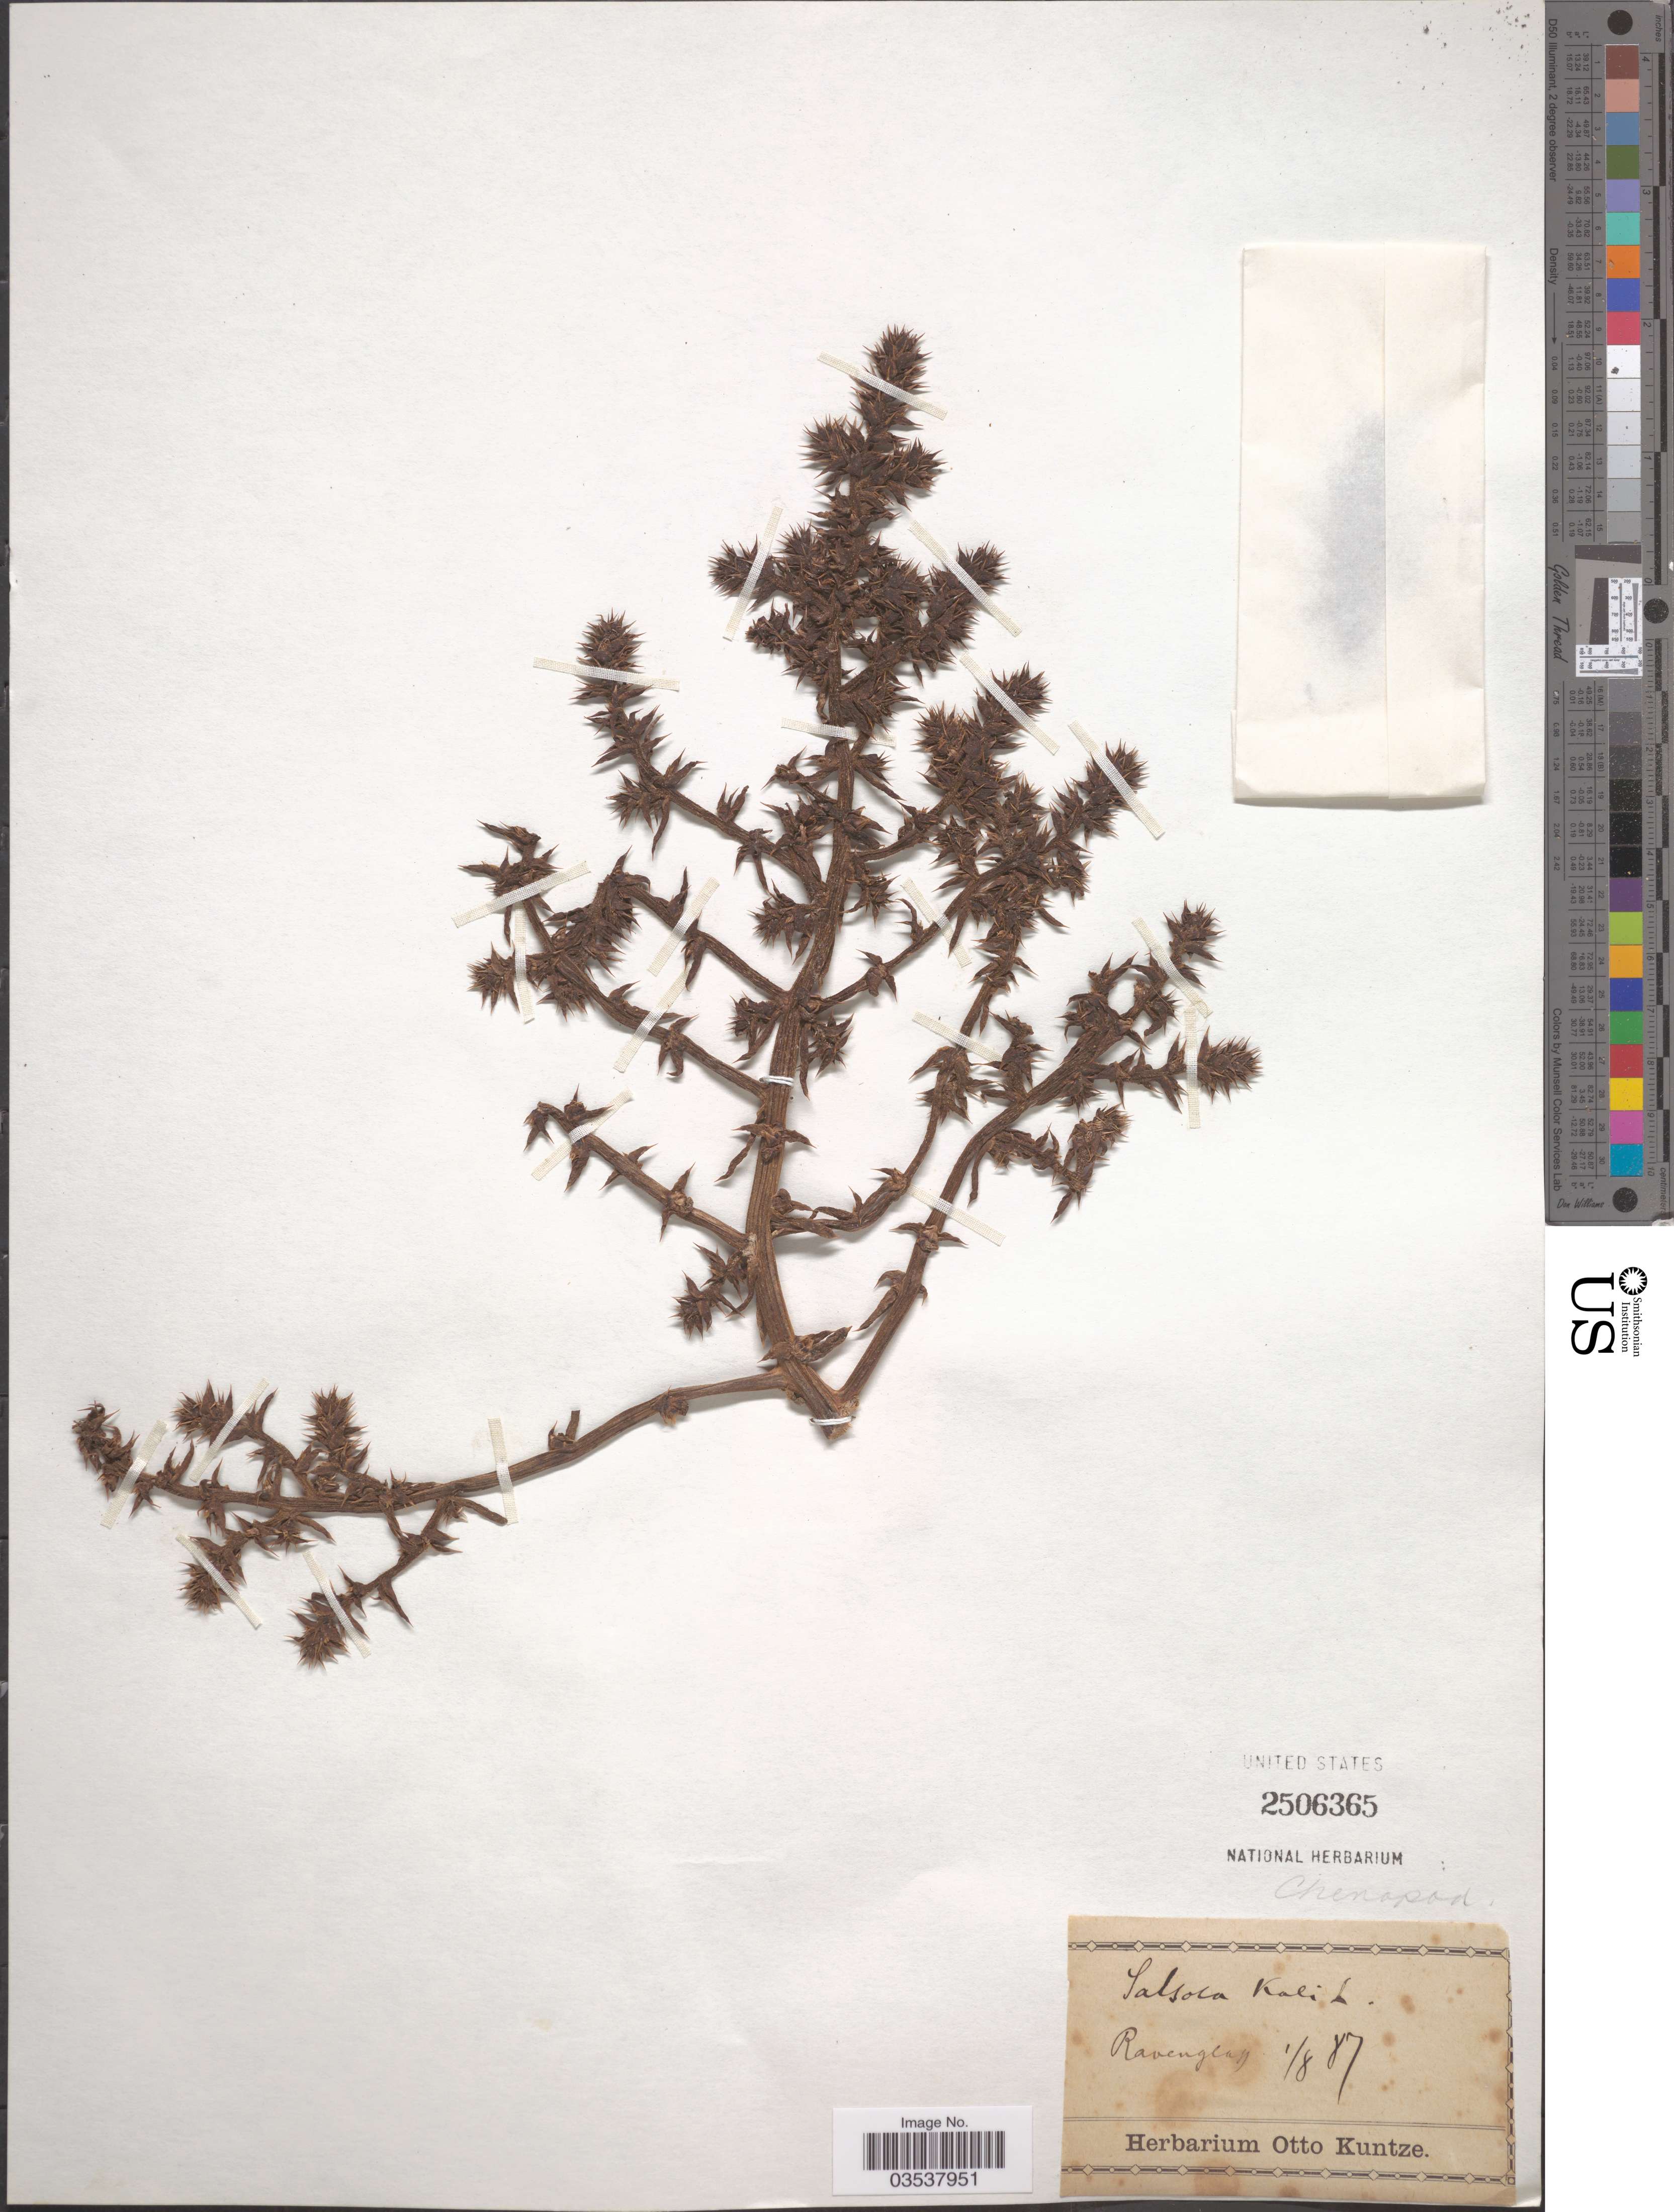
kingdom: Plantae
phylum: Tracheophyta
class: Magnoliopsida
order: Caryophyllales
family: Amaranthaceae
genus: Salsola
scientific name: Salsola kali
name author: L.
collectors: ex herb. Otto Kuntze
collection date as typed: Transcribed d/m/y: 1/8/87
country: United Kingdom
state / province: England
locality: Ravenglass.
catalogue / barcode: US 2506365